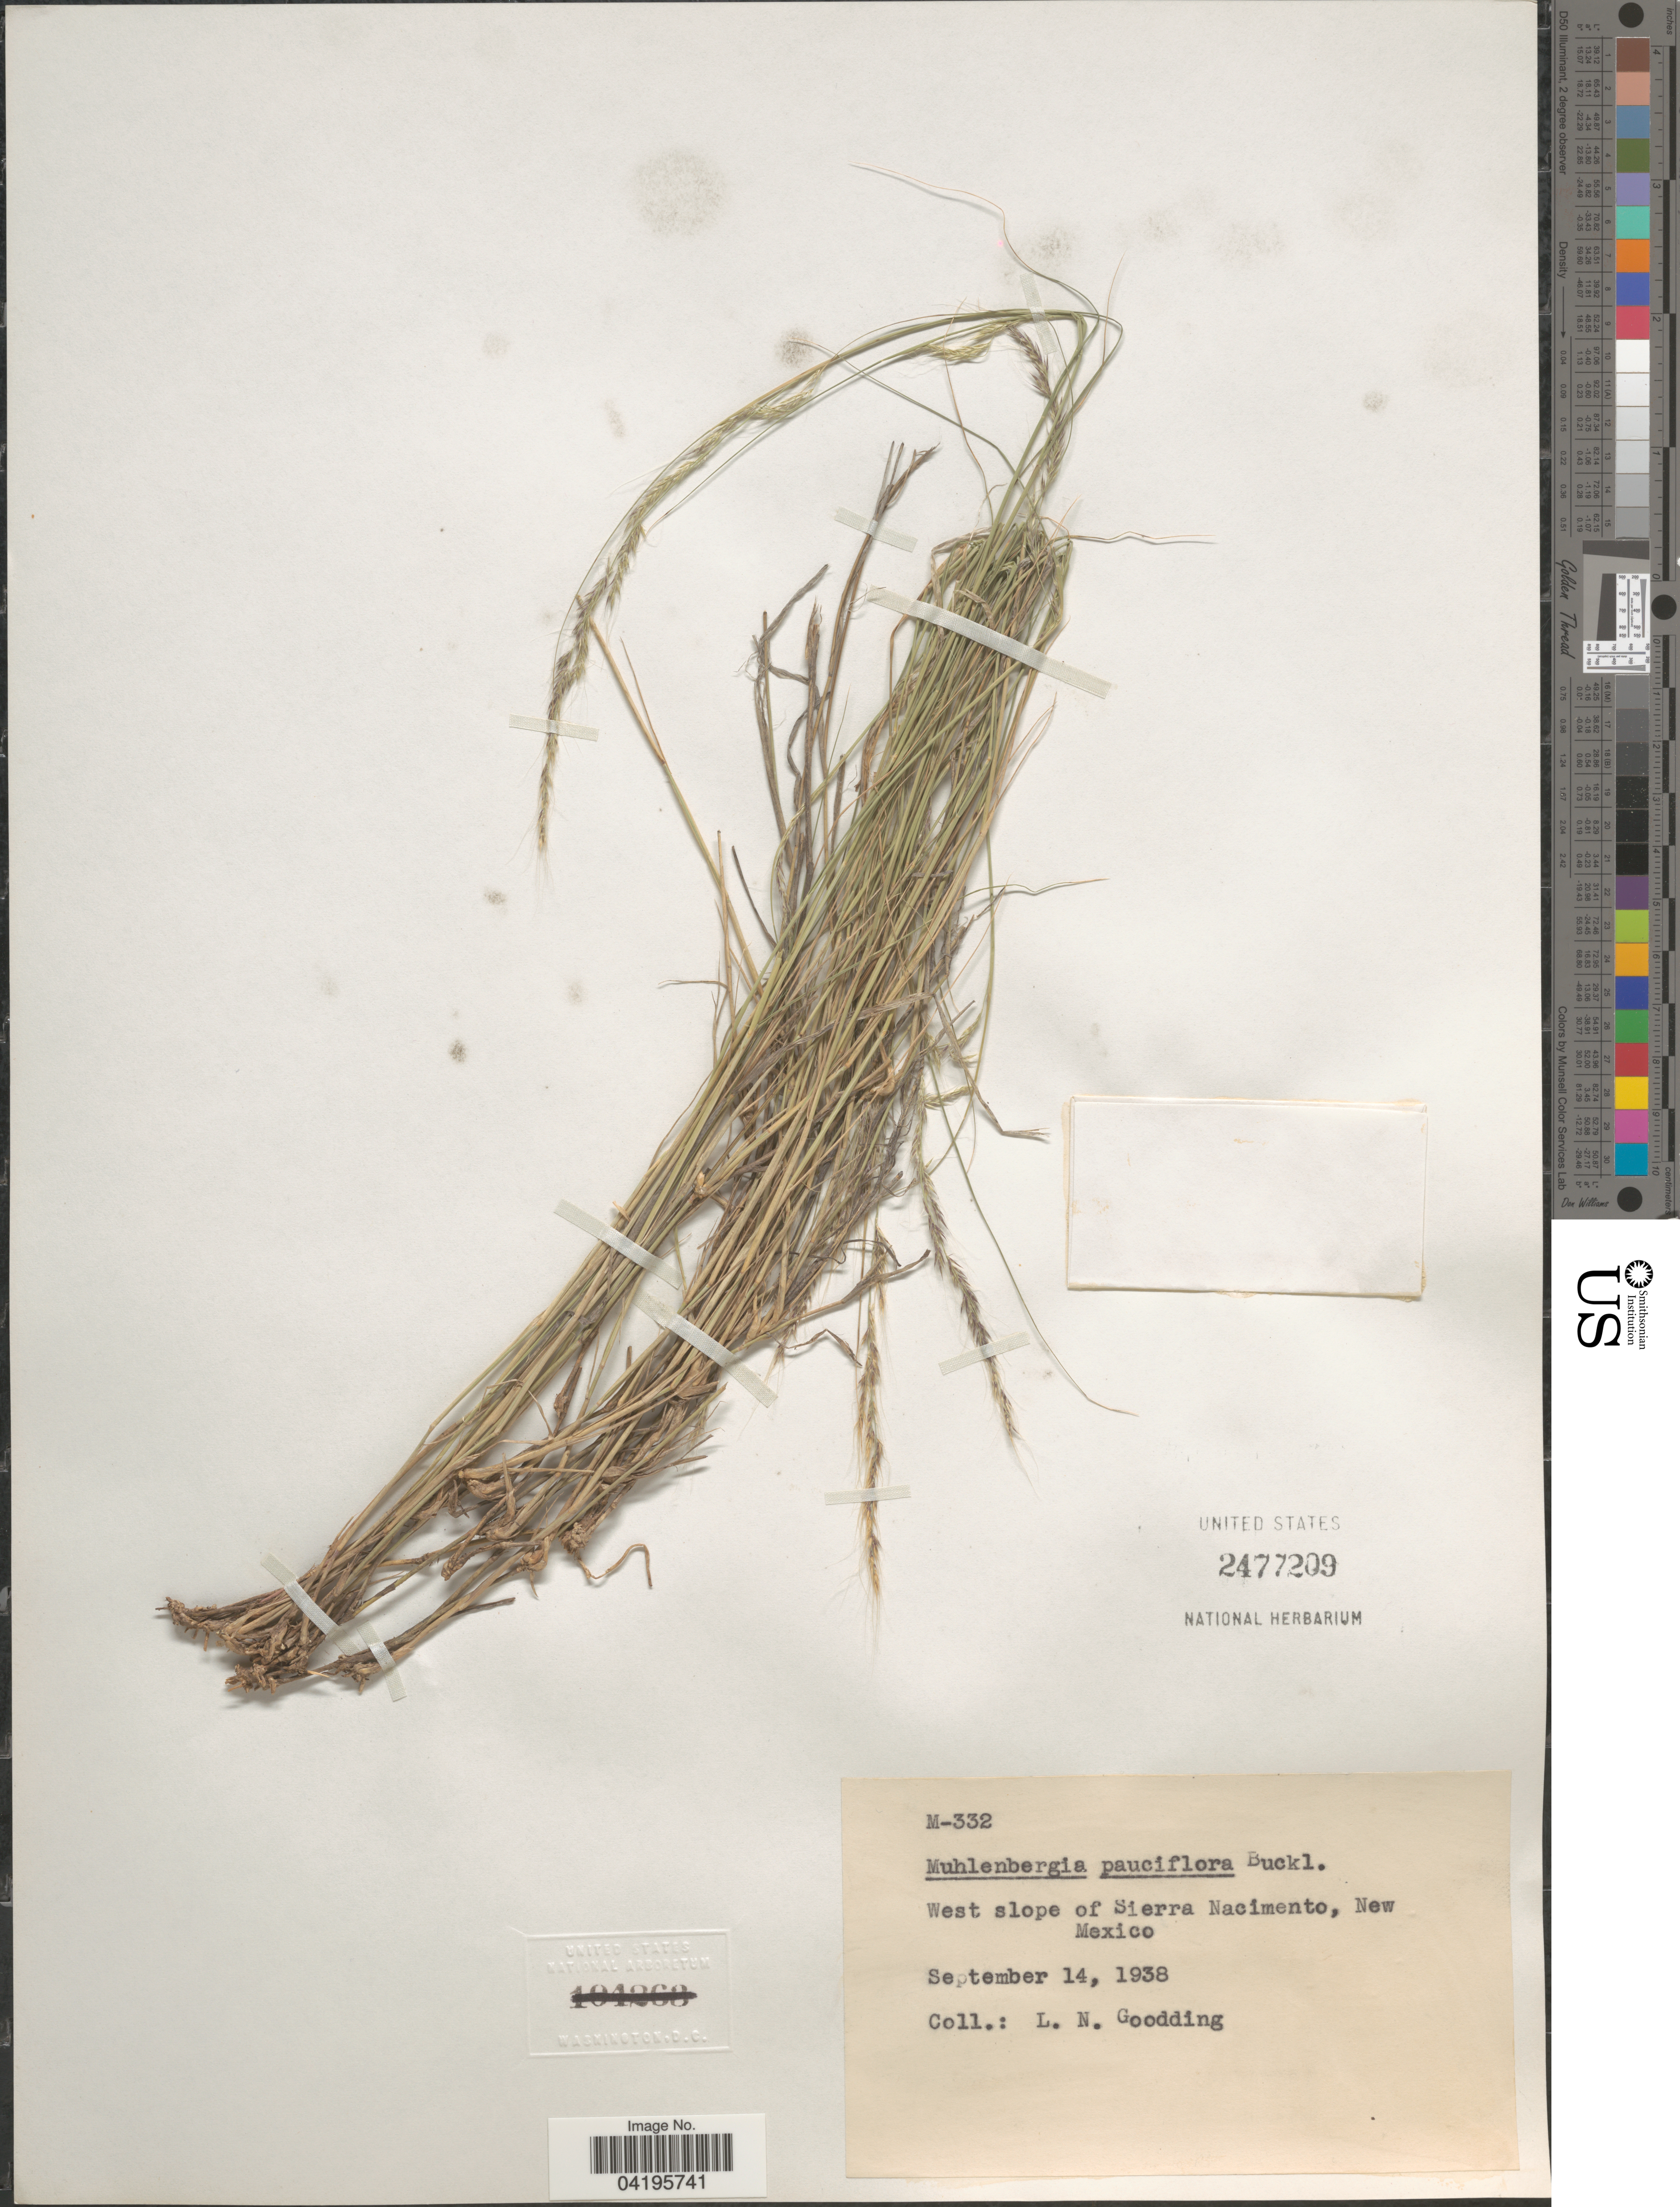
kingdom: Plantae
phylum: Tracheophyta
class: Liliopsida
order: Poales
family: Poaceae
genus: Muhlenbergia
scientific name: Muhlenbergia pauciflora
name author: Buckley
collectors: L. N. Goodding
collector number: M-332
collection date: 1938-09-14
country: United States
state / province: New Mexico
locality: West slope of Sierra Nacimento.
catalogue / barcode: US 2477209